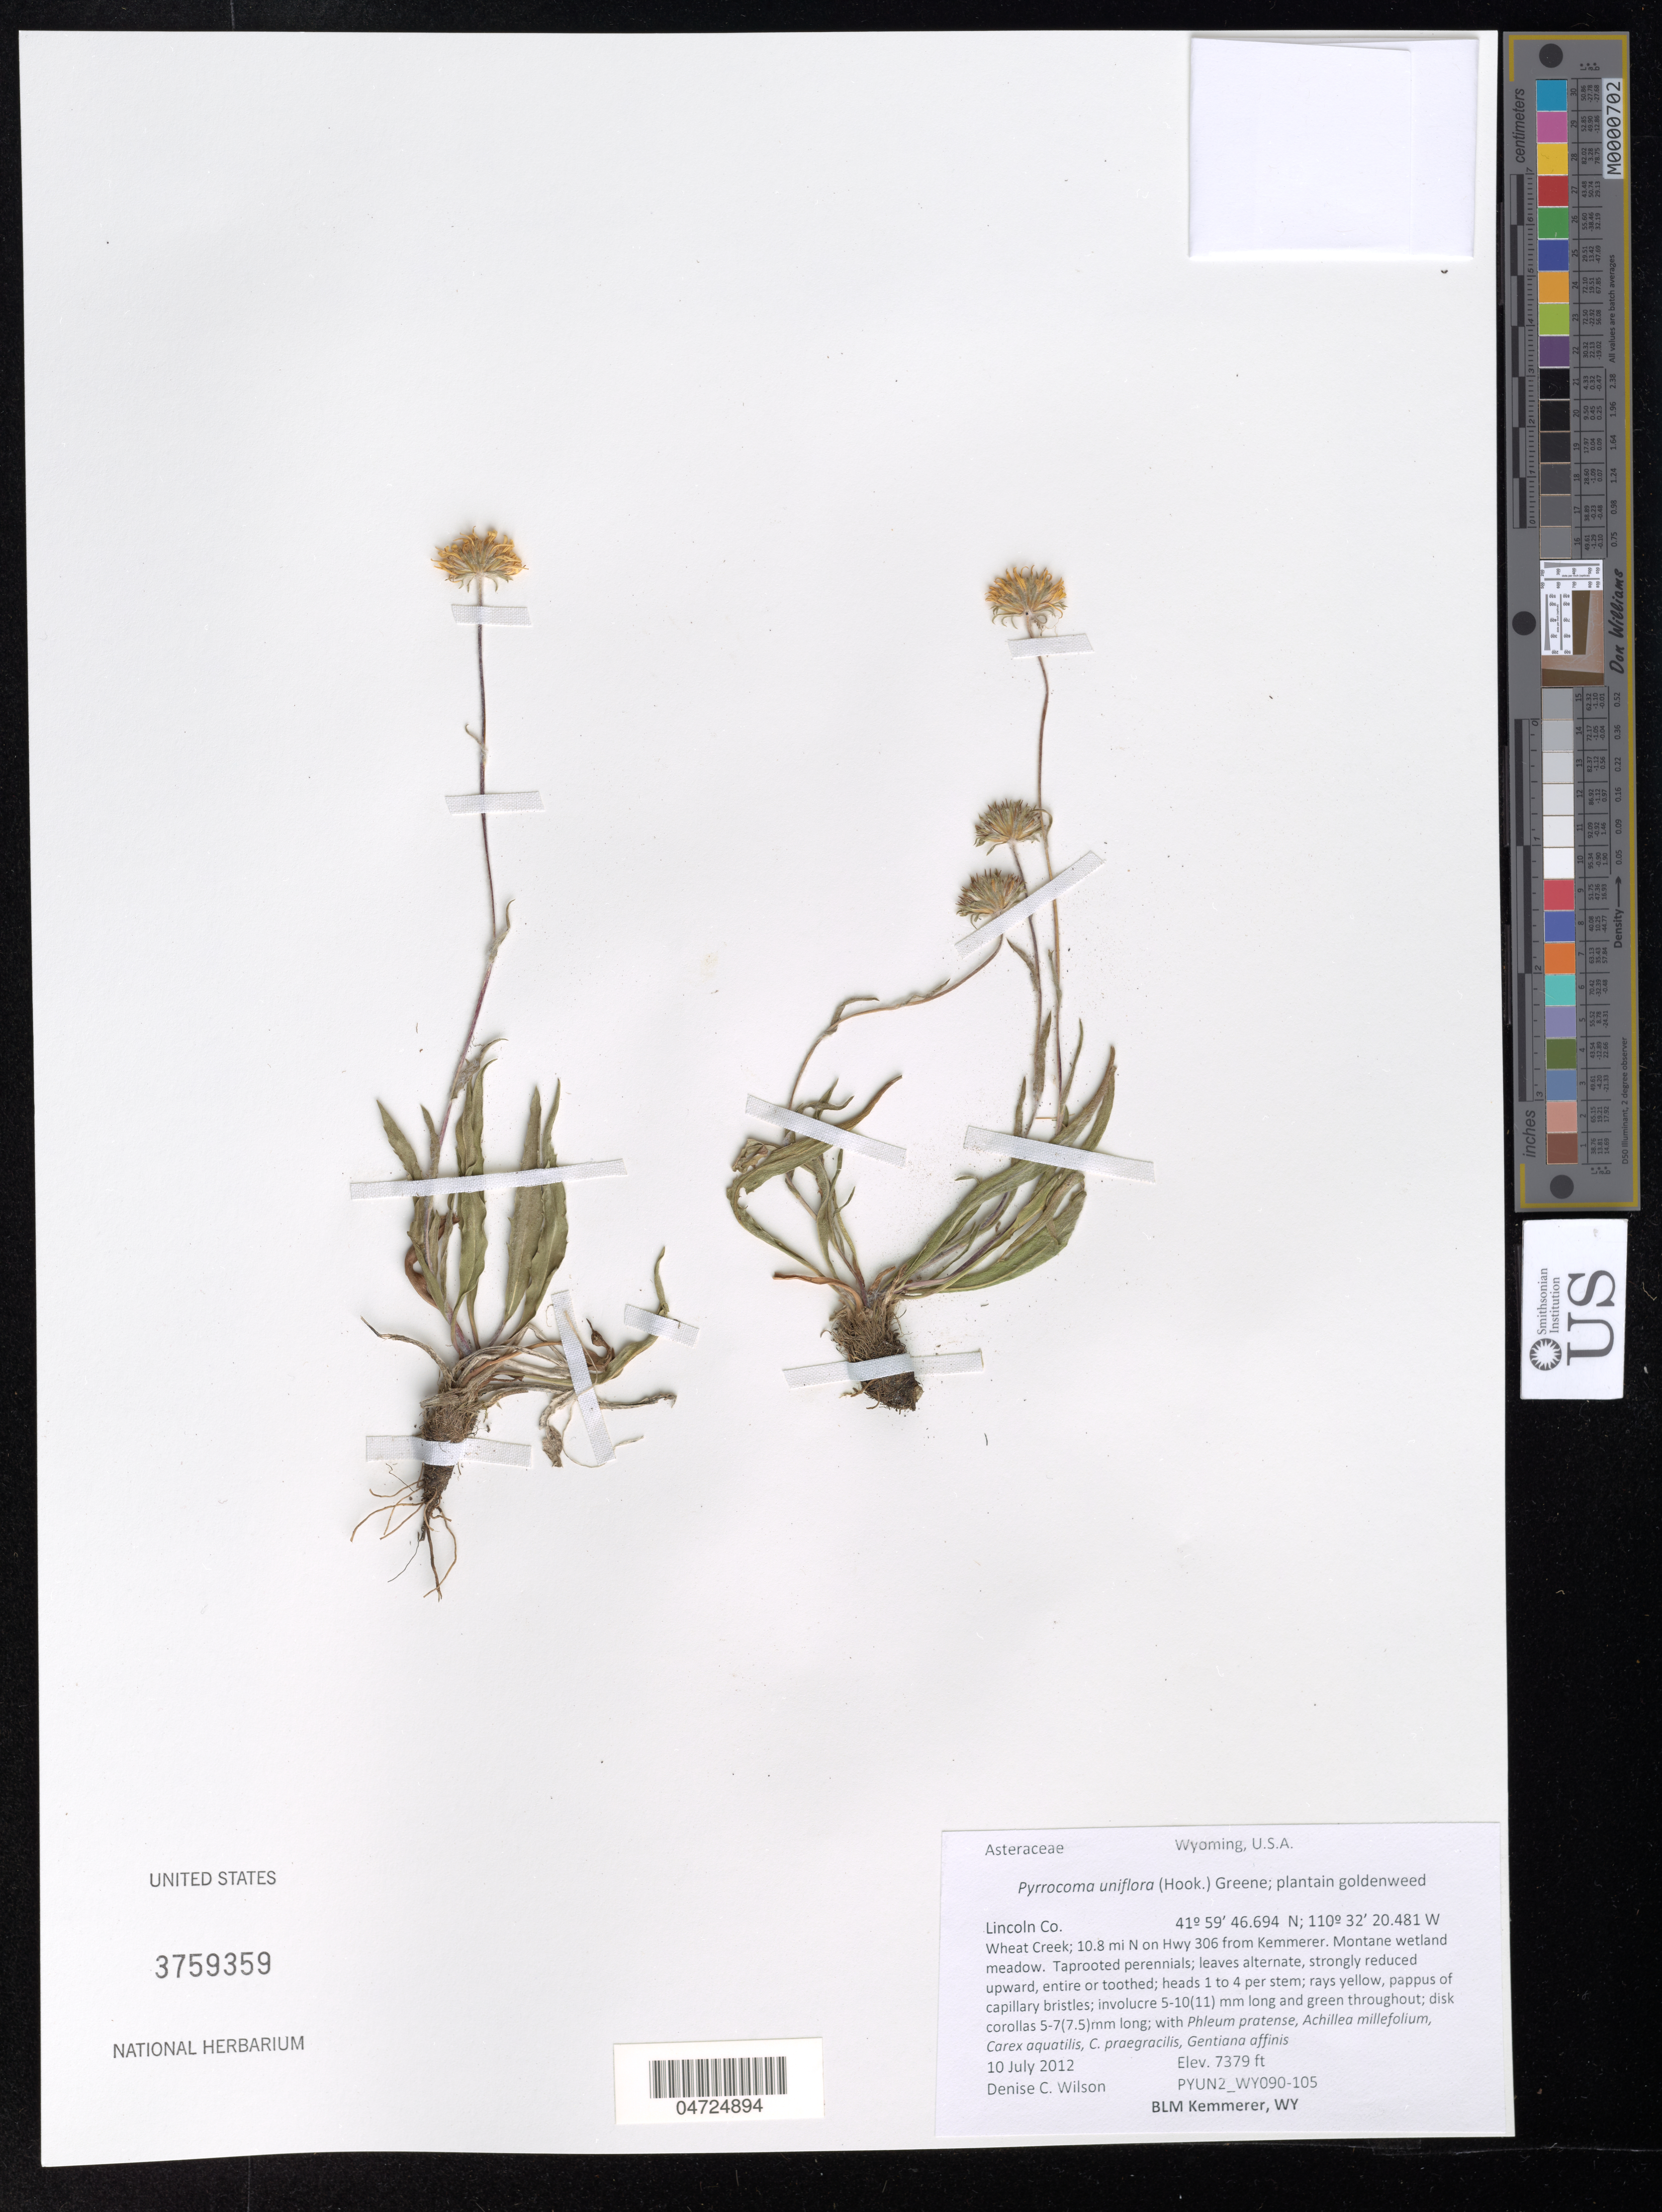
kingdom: Plantae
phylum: Tracheophyta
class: Magnoliopsida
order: Asterales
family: Asteraceae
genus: Pyrrocoma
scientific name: Pyrrocoma uniflora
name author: (Hook.) Greene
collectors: D. Wilson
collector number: PYUN2_WY090-105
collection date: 2012-07-10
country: United States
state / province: Wyoming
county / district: Lincoln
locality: Lincoln Co. Wheat Creek; 10.8 mi N on Hwy 306 from Kemmerer.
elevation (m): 2249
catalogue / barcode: US 3759359